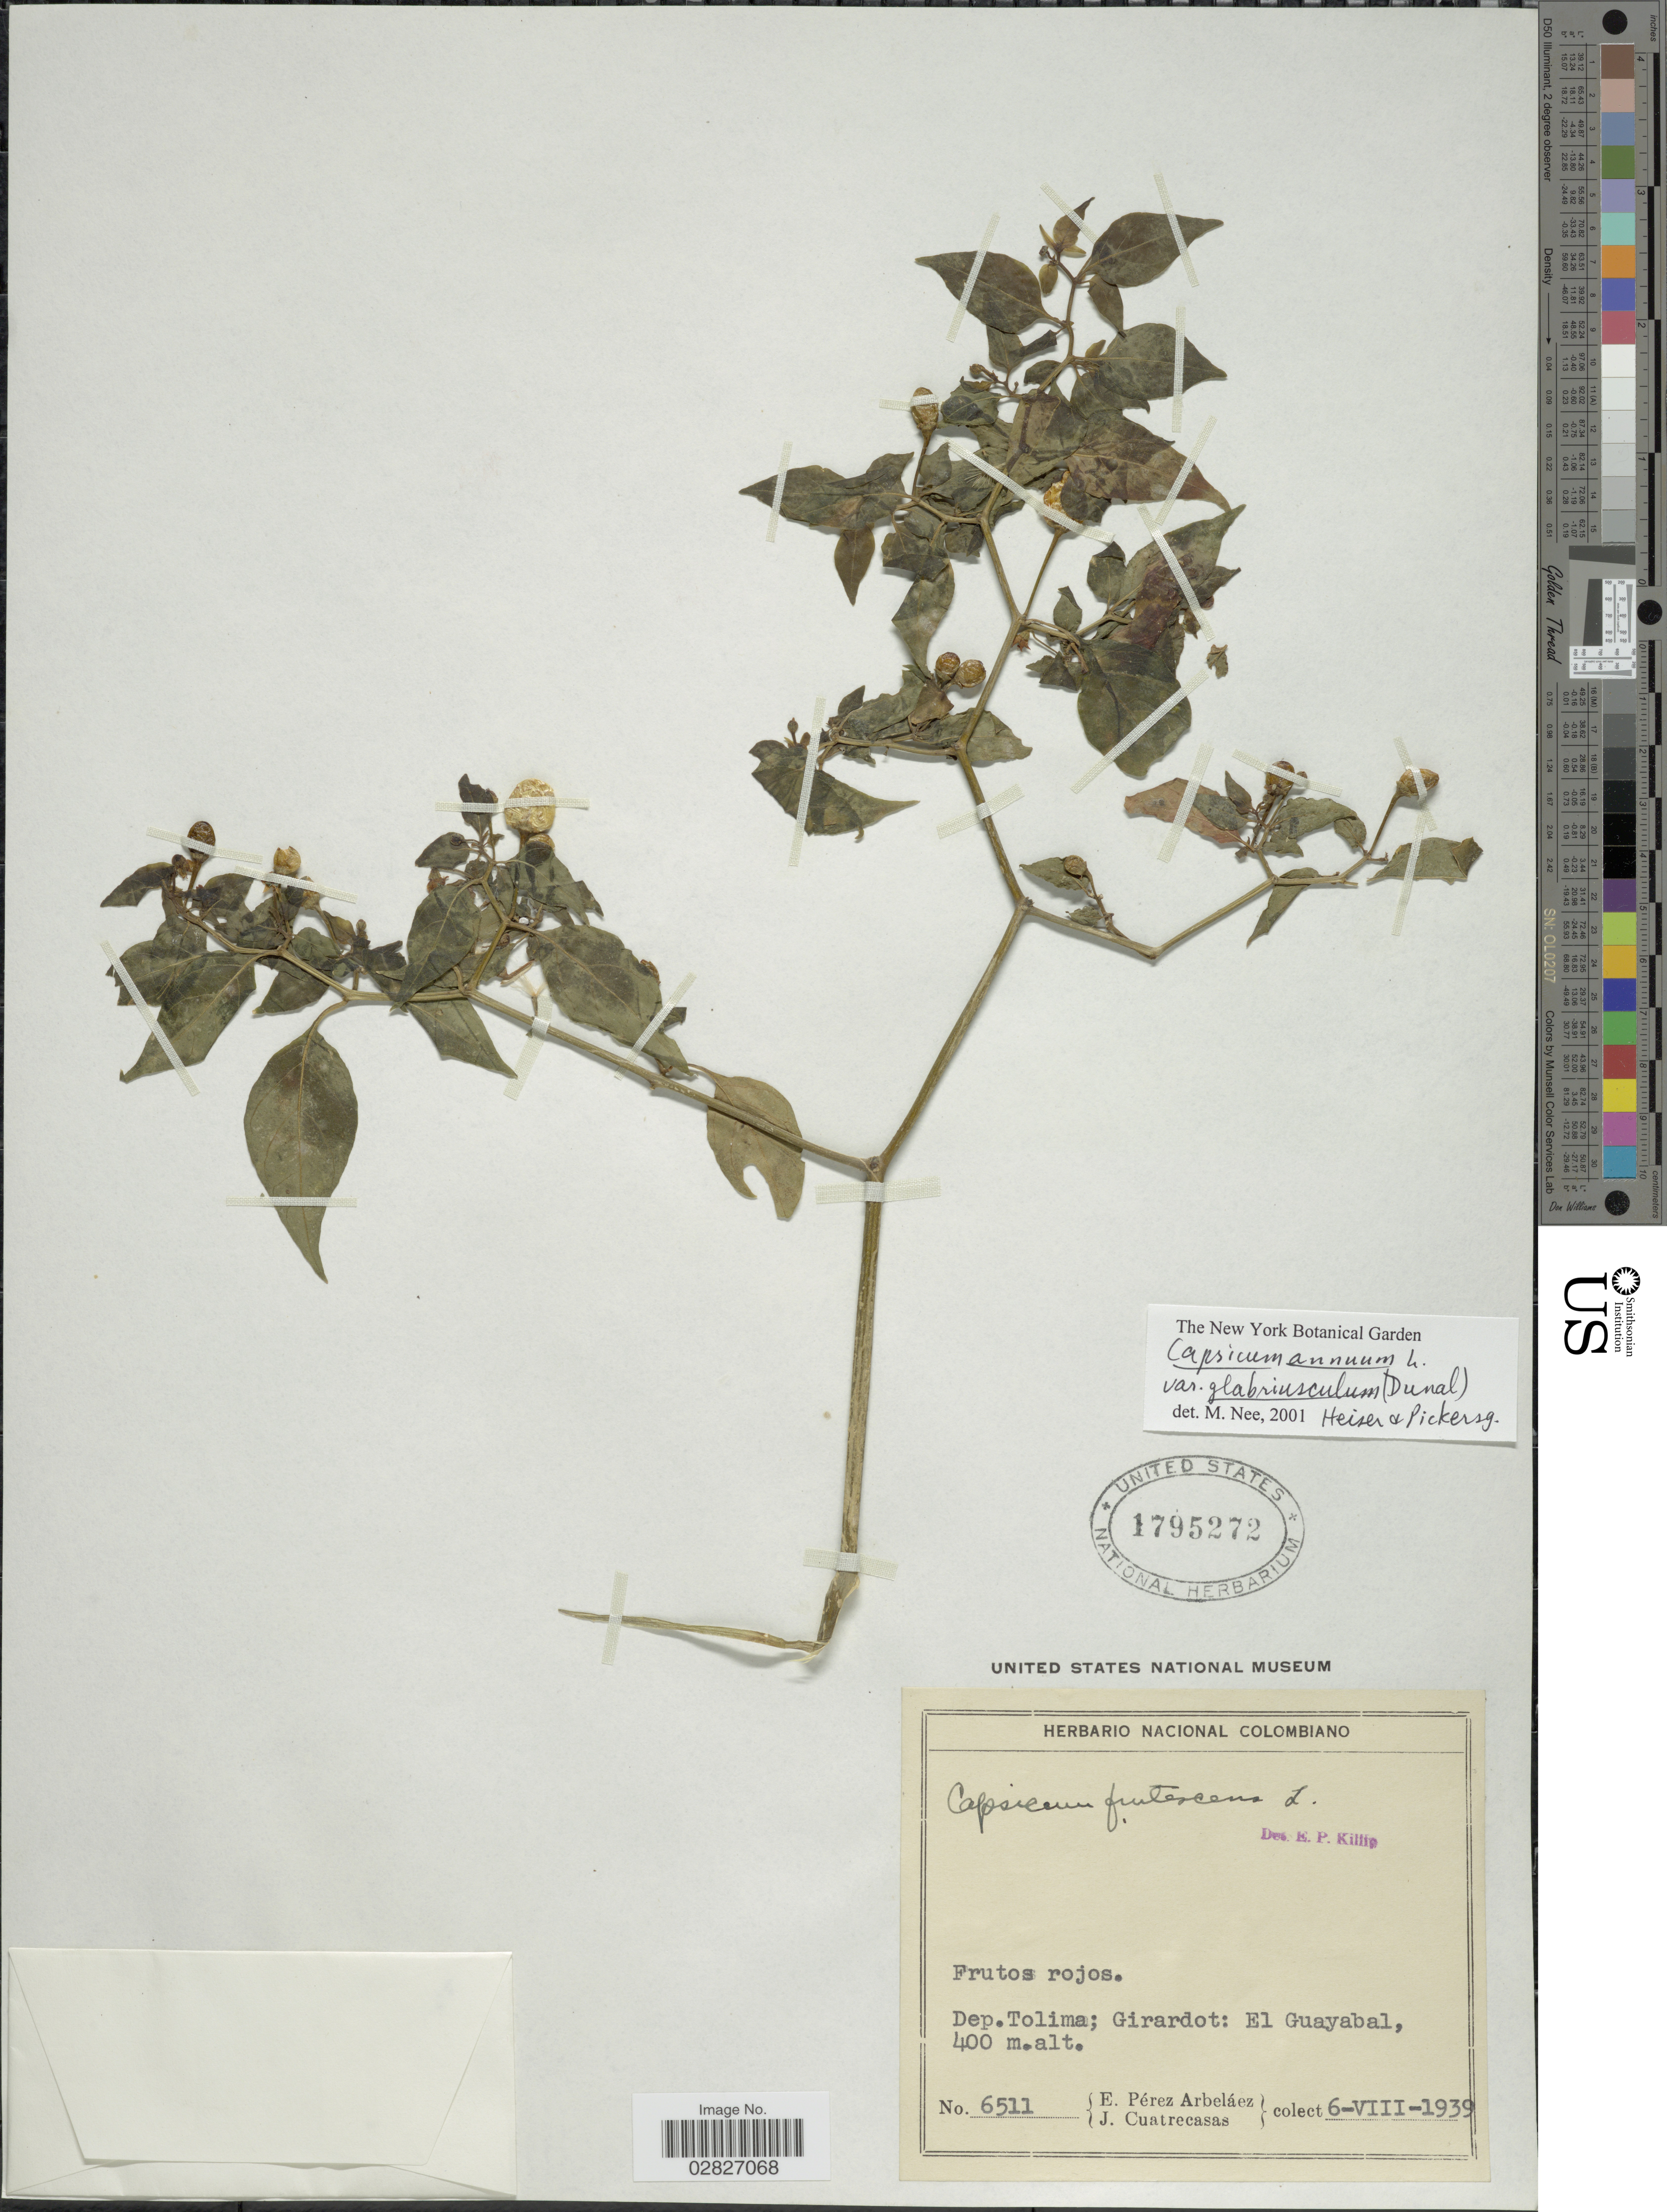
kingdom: Plantae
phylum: Tracheophyta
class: Magnoliopsida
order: Solanales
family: Solanaceae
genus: Capsicum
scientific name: Capsicum annuum var. glabriusculum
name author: (Dunal) Heiser & Pickersgill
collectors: E. Pérez Arbeláez & J. Cuatrecasas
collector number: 6511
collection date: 1939-08-06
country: Colombia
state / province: Tolima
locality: Dep. Tolima, Girardot, El Guayabal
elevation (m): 400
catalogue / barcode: US 1795272